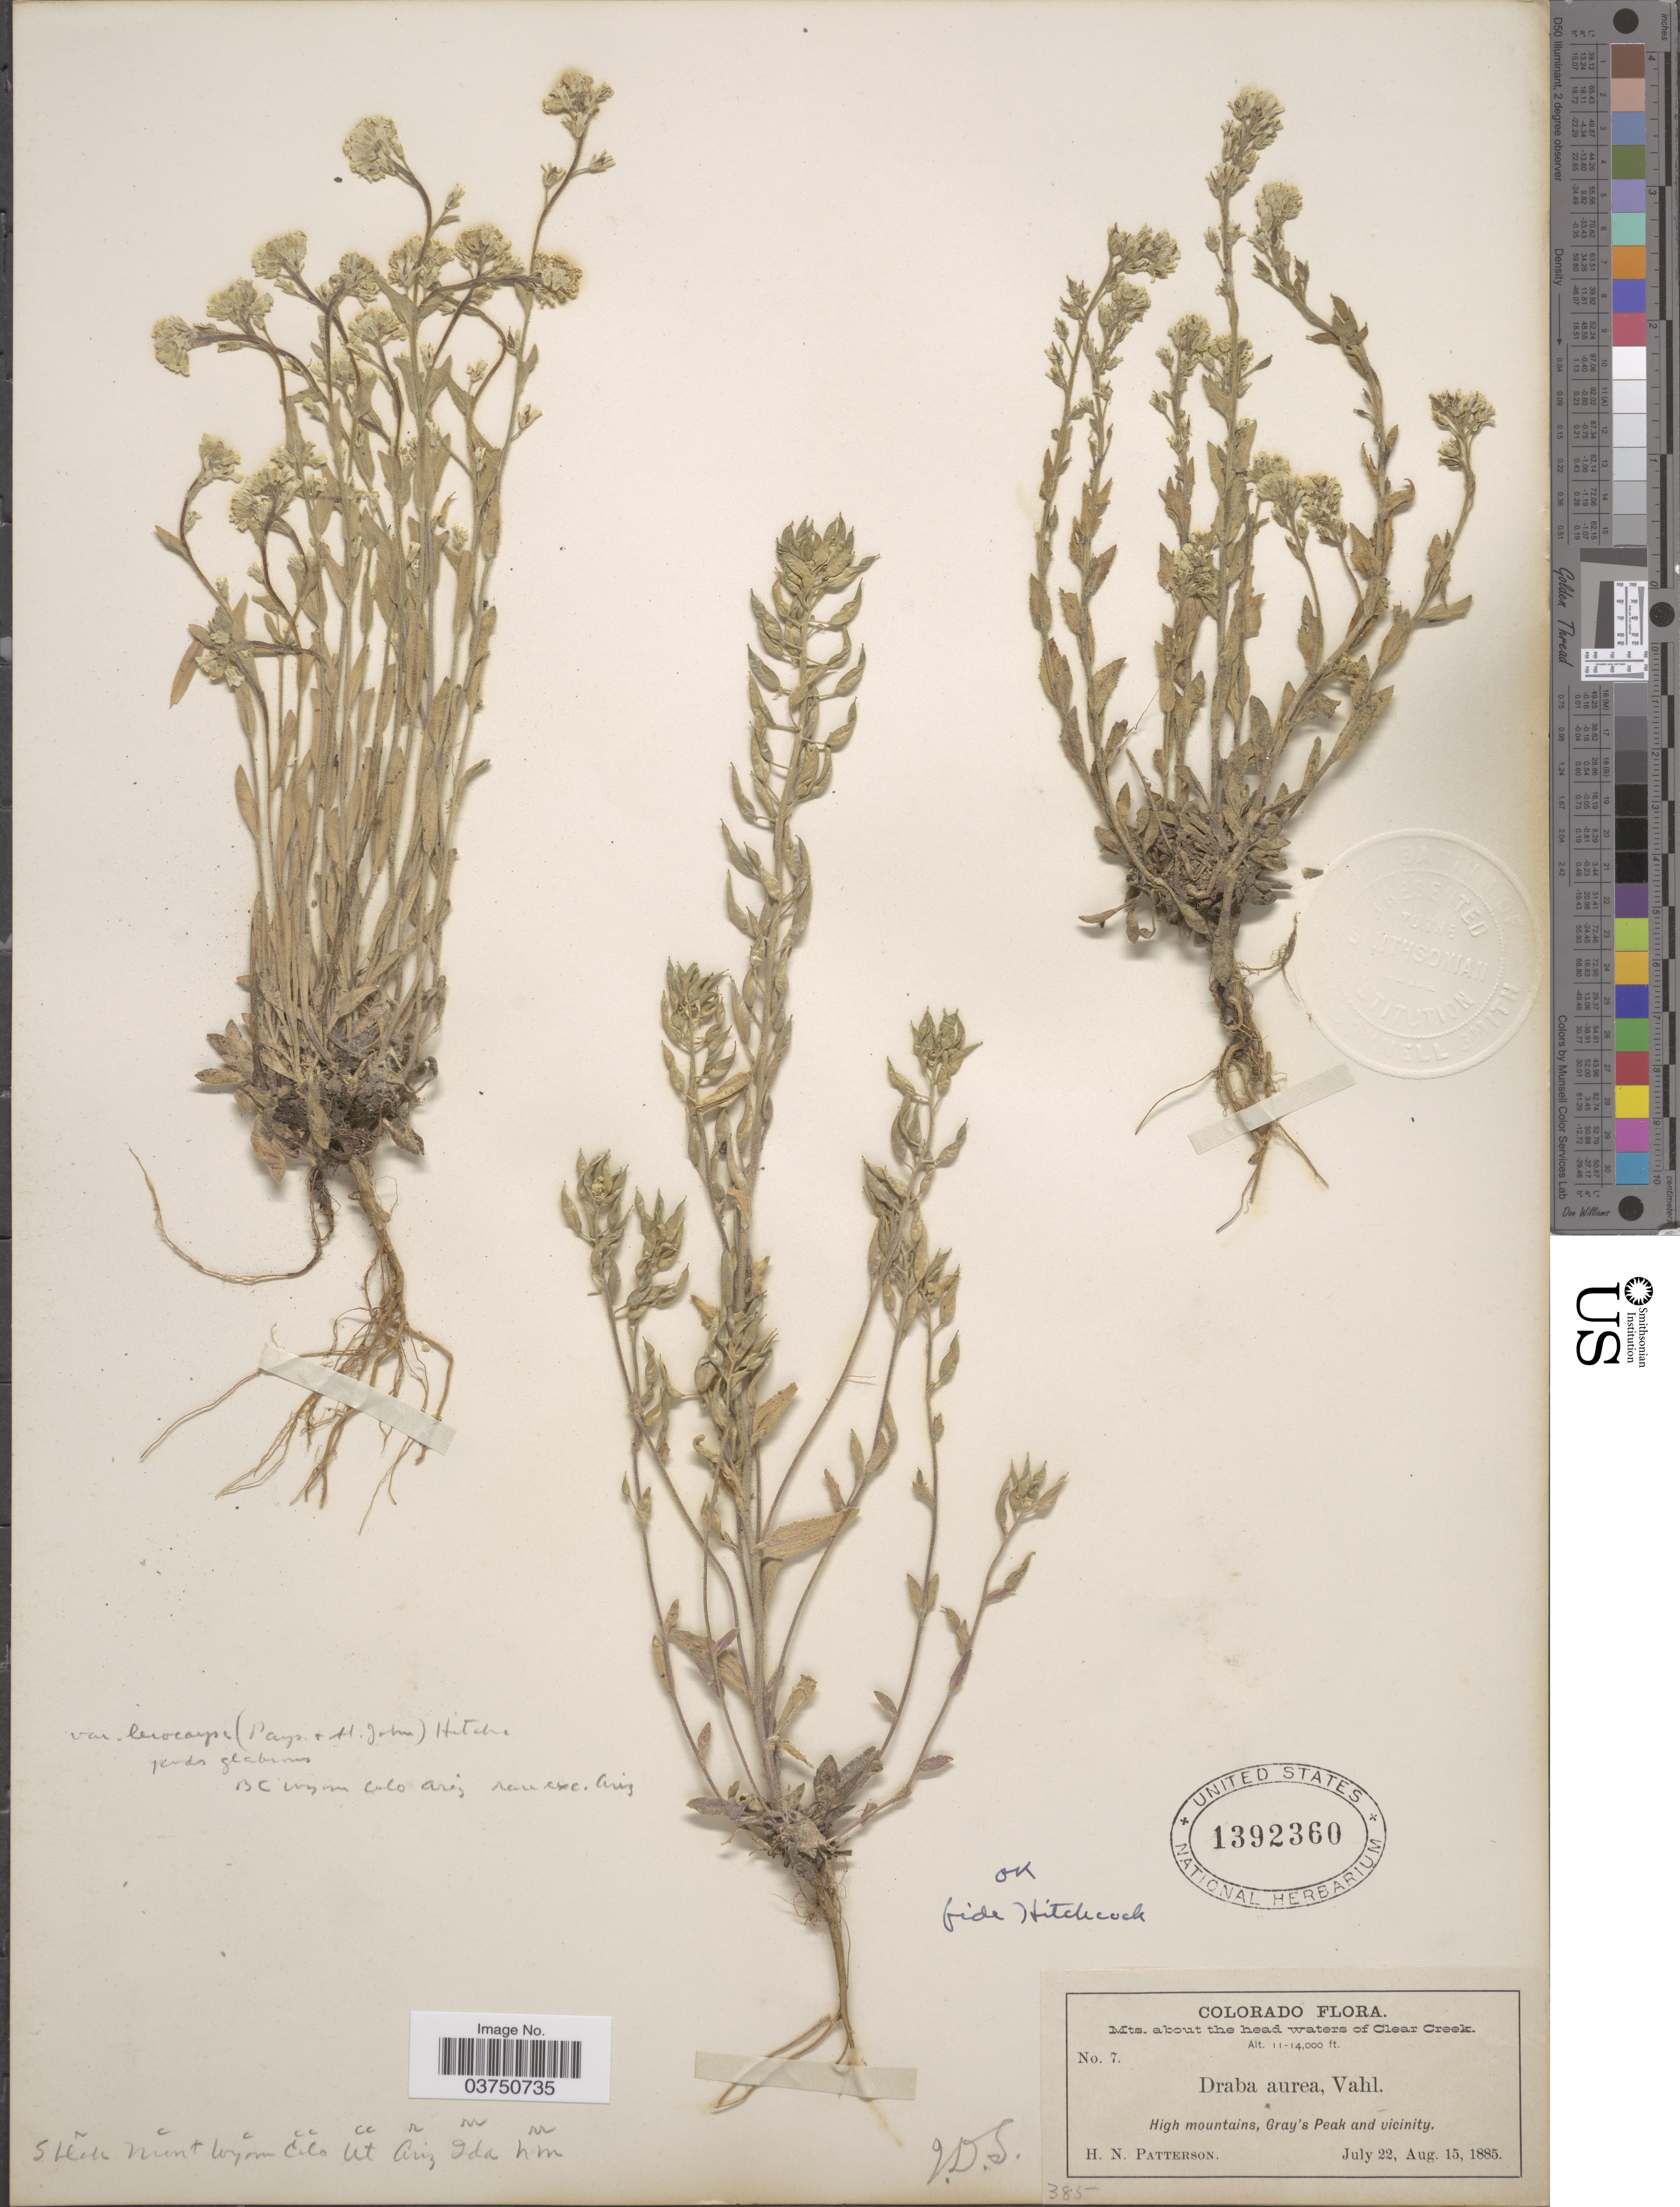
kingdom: Plantae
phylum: Tracheophyta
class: Magnoliopsida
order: Brassicales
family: Brassicaceae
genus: Draba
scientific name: Draba aurea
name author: Vahl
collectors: H. N. Patterson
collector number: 7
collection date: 1885-07-22/1885-08-15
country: United States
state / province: Colorado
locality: Mts. about the head waters of Cleas Creek. High mountains, Gray's Peak and vicinity.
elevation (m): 3353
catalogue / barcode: US 1392360